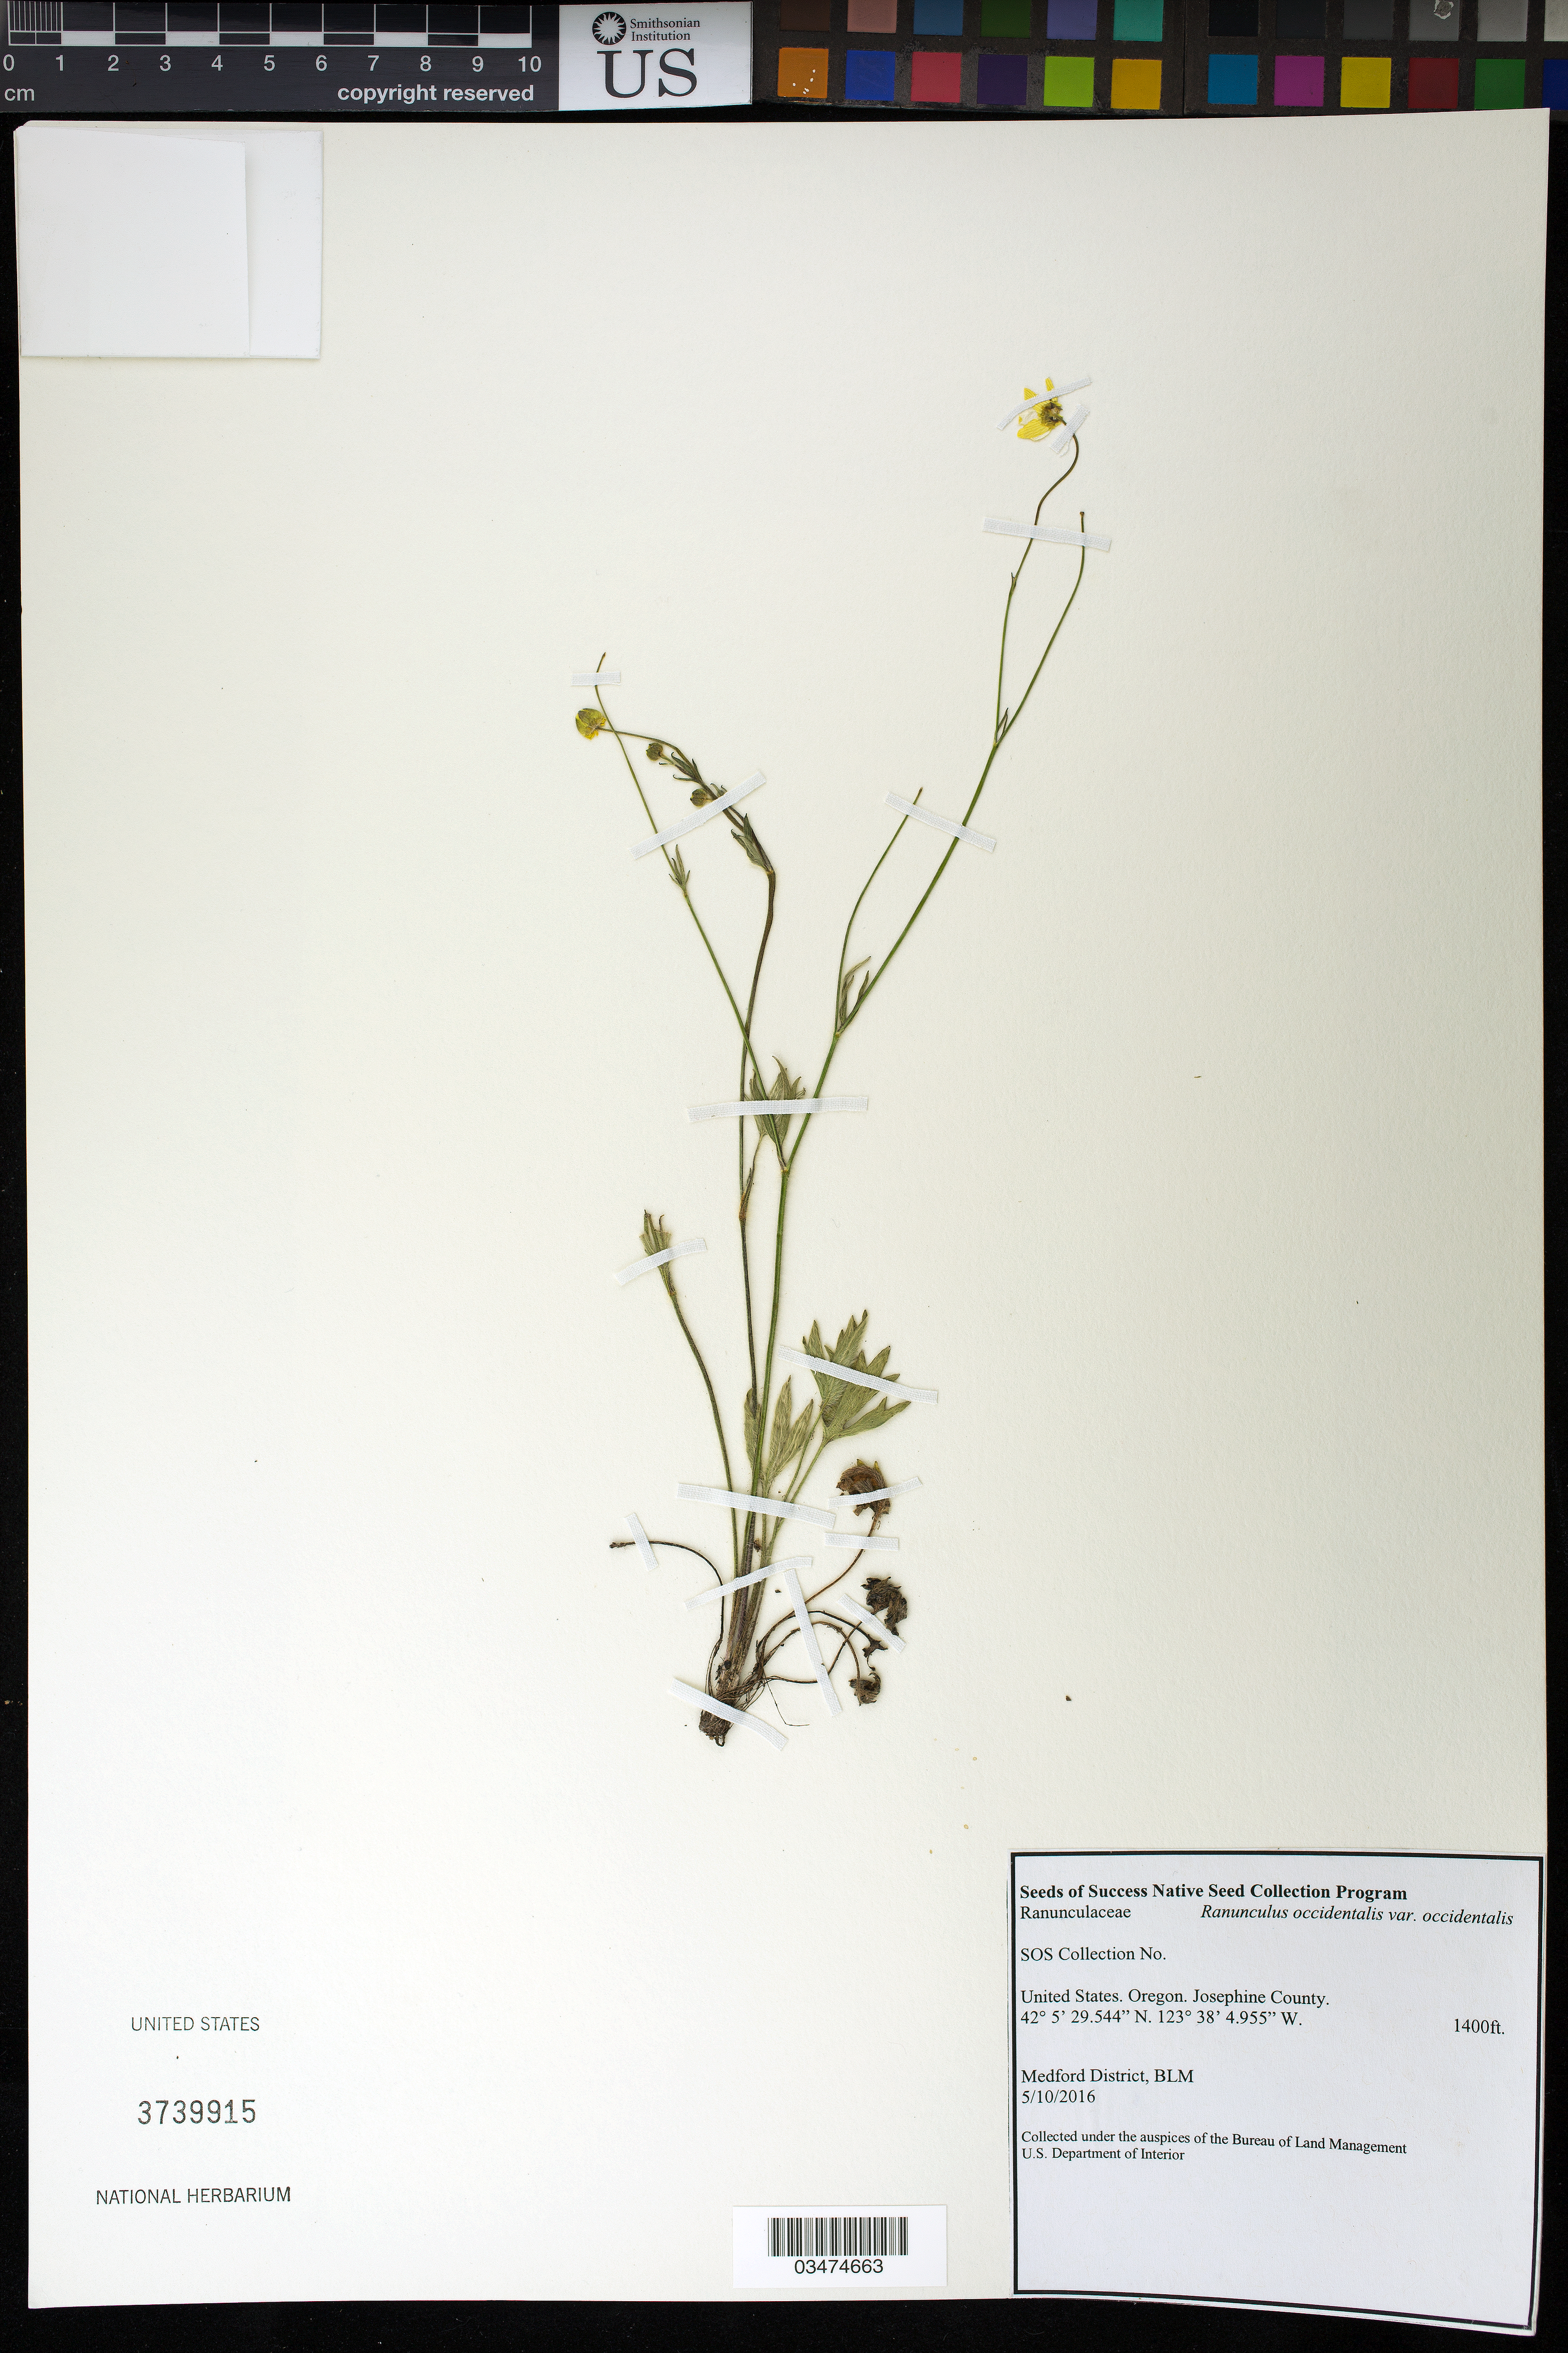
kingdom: Plantae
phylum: Tracheophyta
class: Magnoliopsida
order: Ranunculales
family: Ranunculaceae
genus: Ranunculus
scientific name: Ranunculus occidentalis var. occidentalis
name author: Nutt.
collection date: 2016-05-10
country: United States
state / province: Oregon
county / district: Josephine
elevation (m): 427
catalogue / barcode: US 3739915